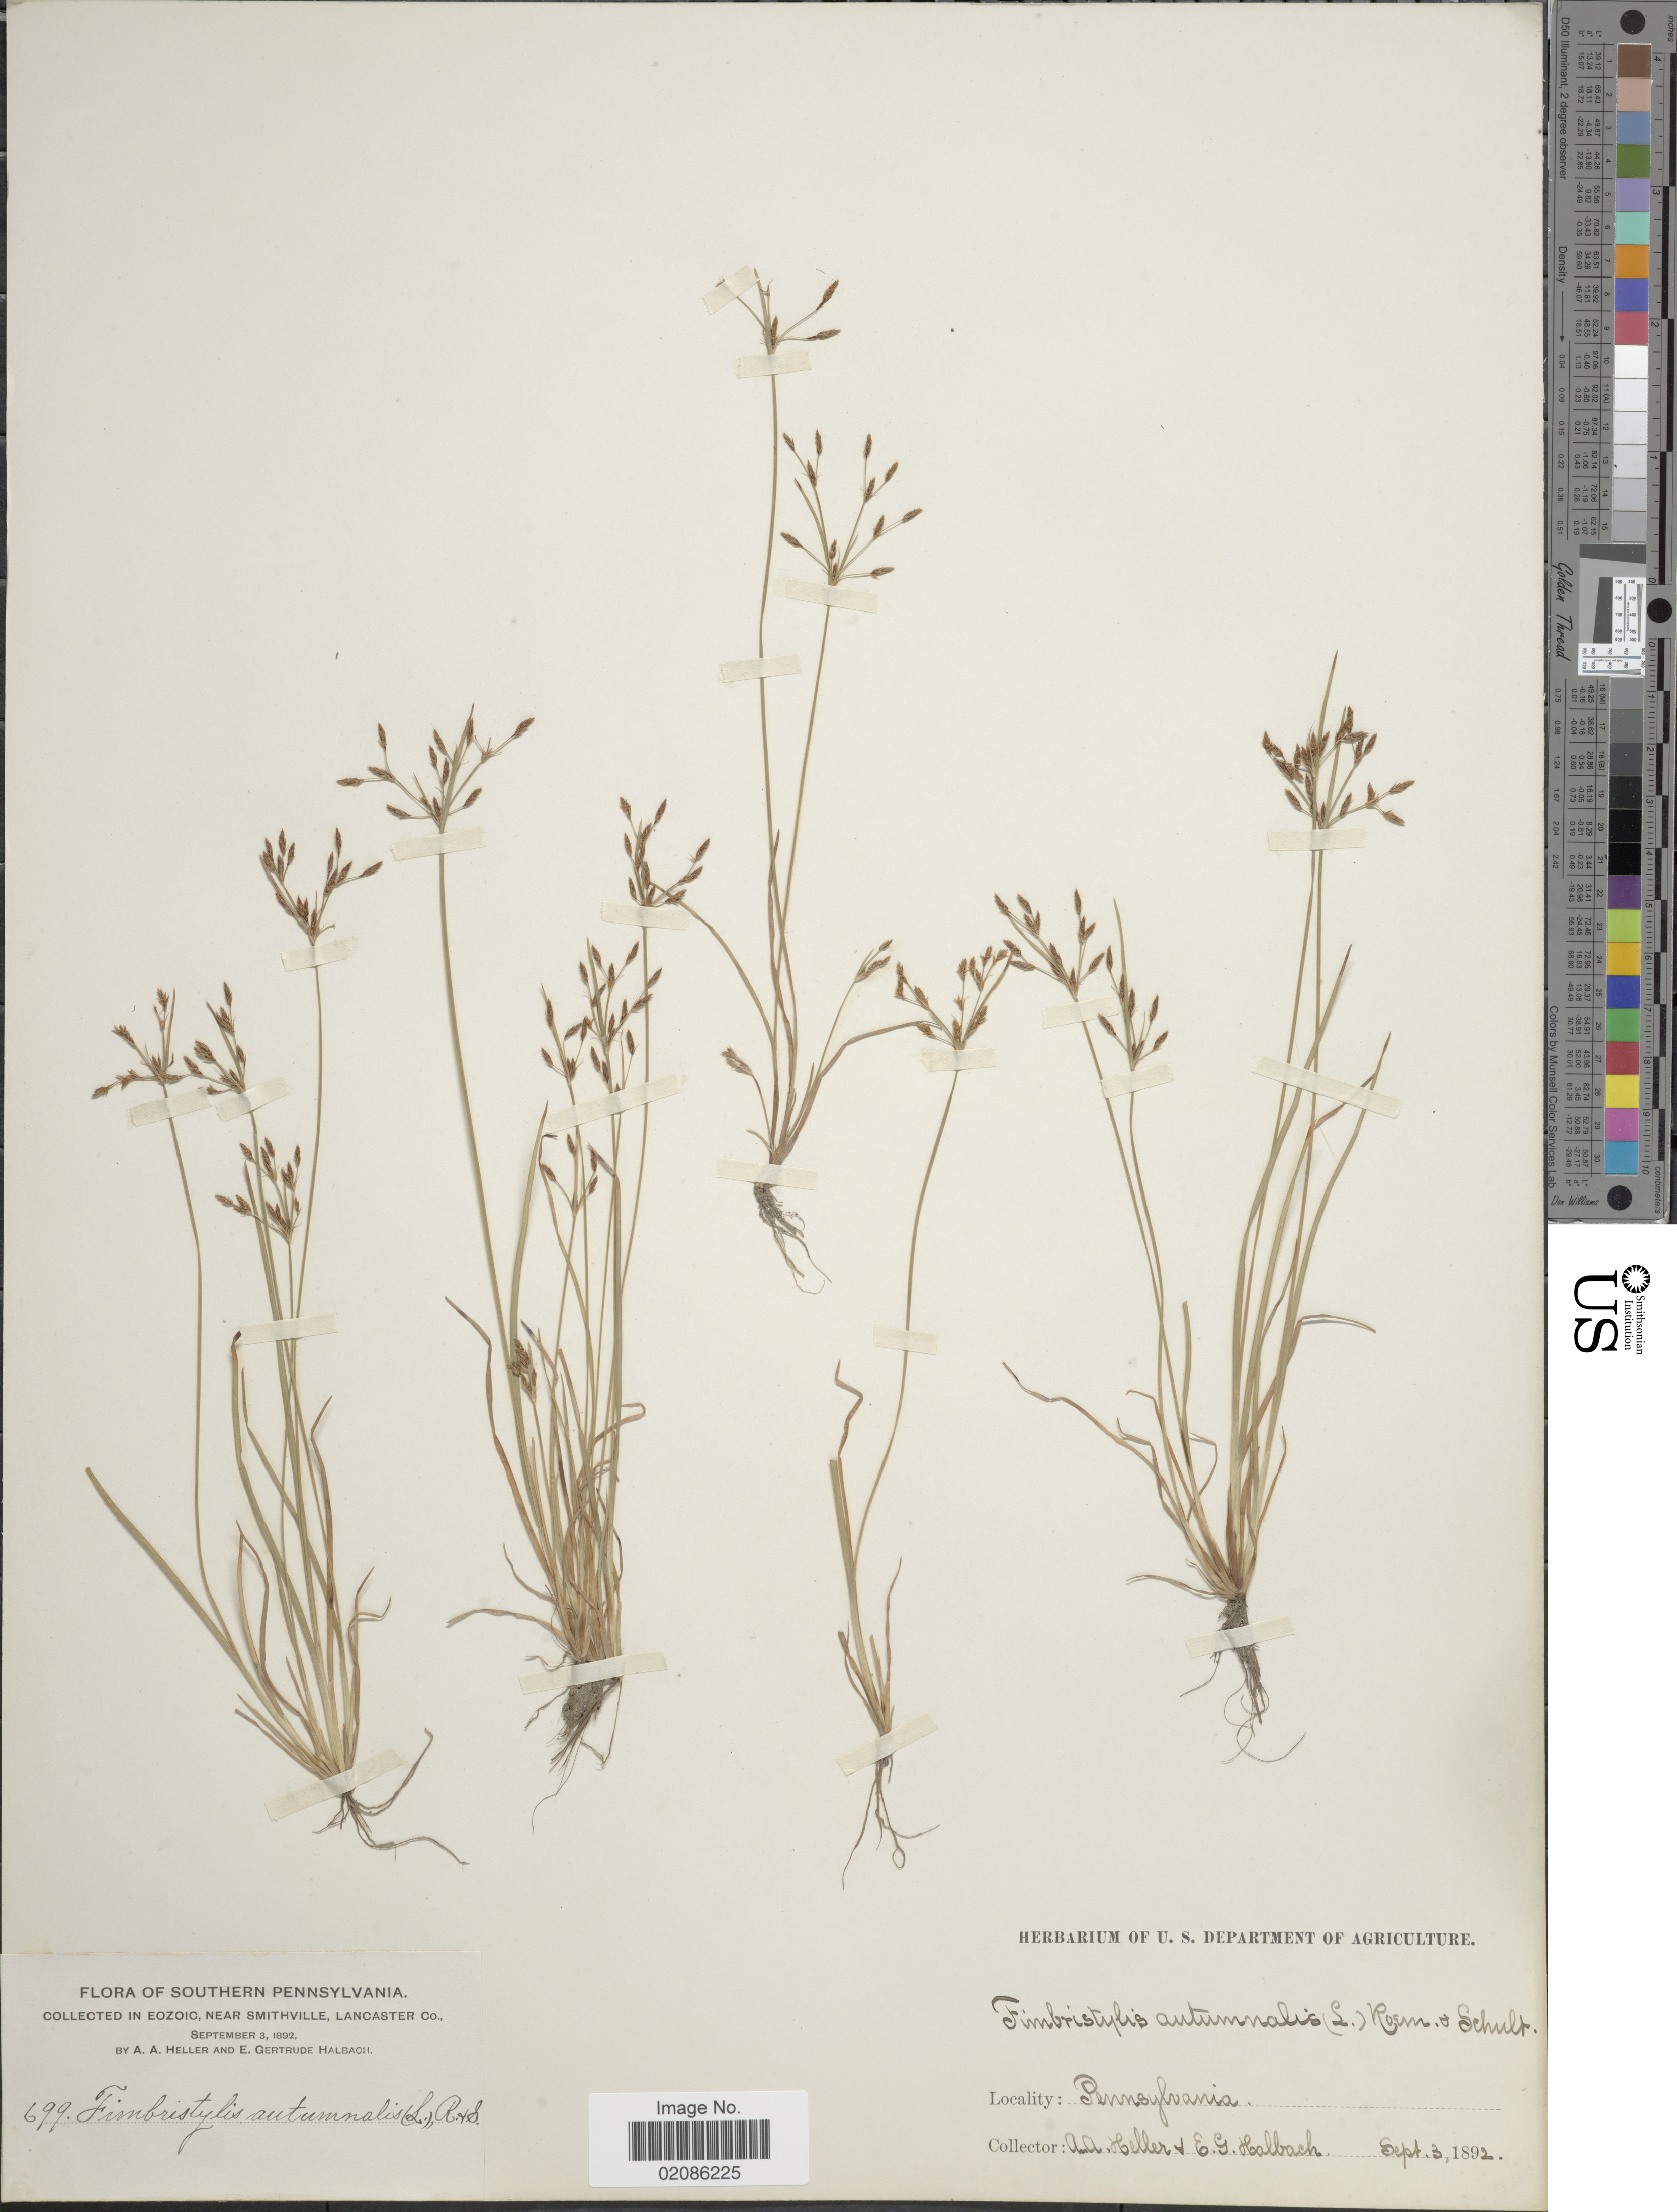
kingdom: Plantae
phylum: Tracheophyta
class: Liliopsida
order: Poales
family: Cyperaceae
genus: Fimbristylis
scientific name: Fimbristylis autumnalis (L.) Roem. & Schult.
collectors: A. A. Heller & E. G. Halbach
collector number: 699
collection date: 1892-09-03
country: United States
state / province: Pennsylvania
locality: Southern Pennsylvania, in Eozoic, near Smithville, Lancaster Co